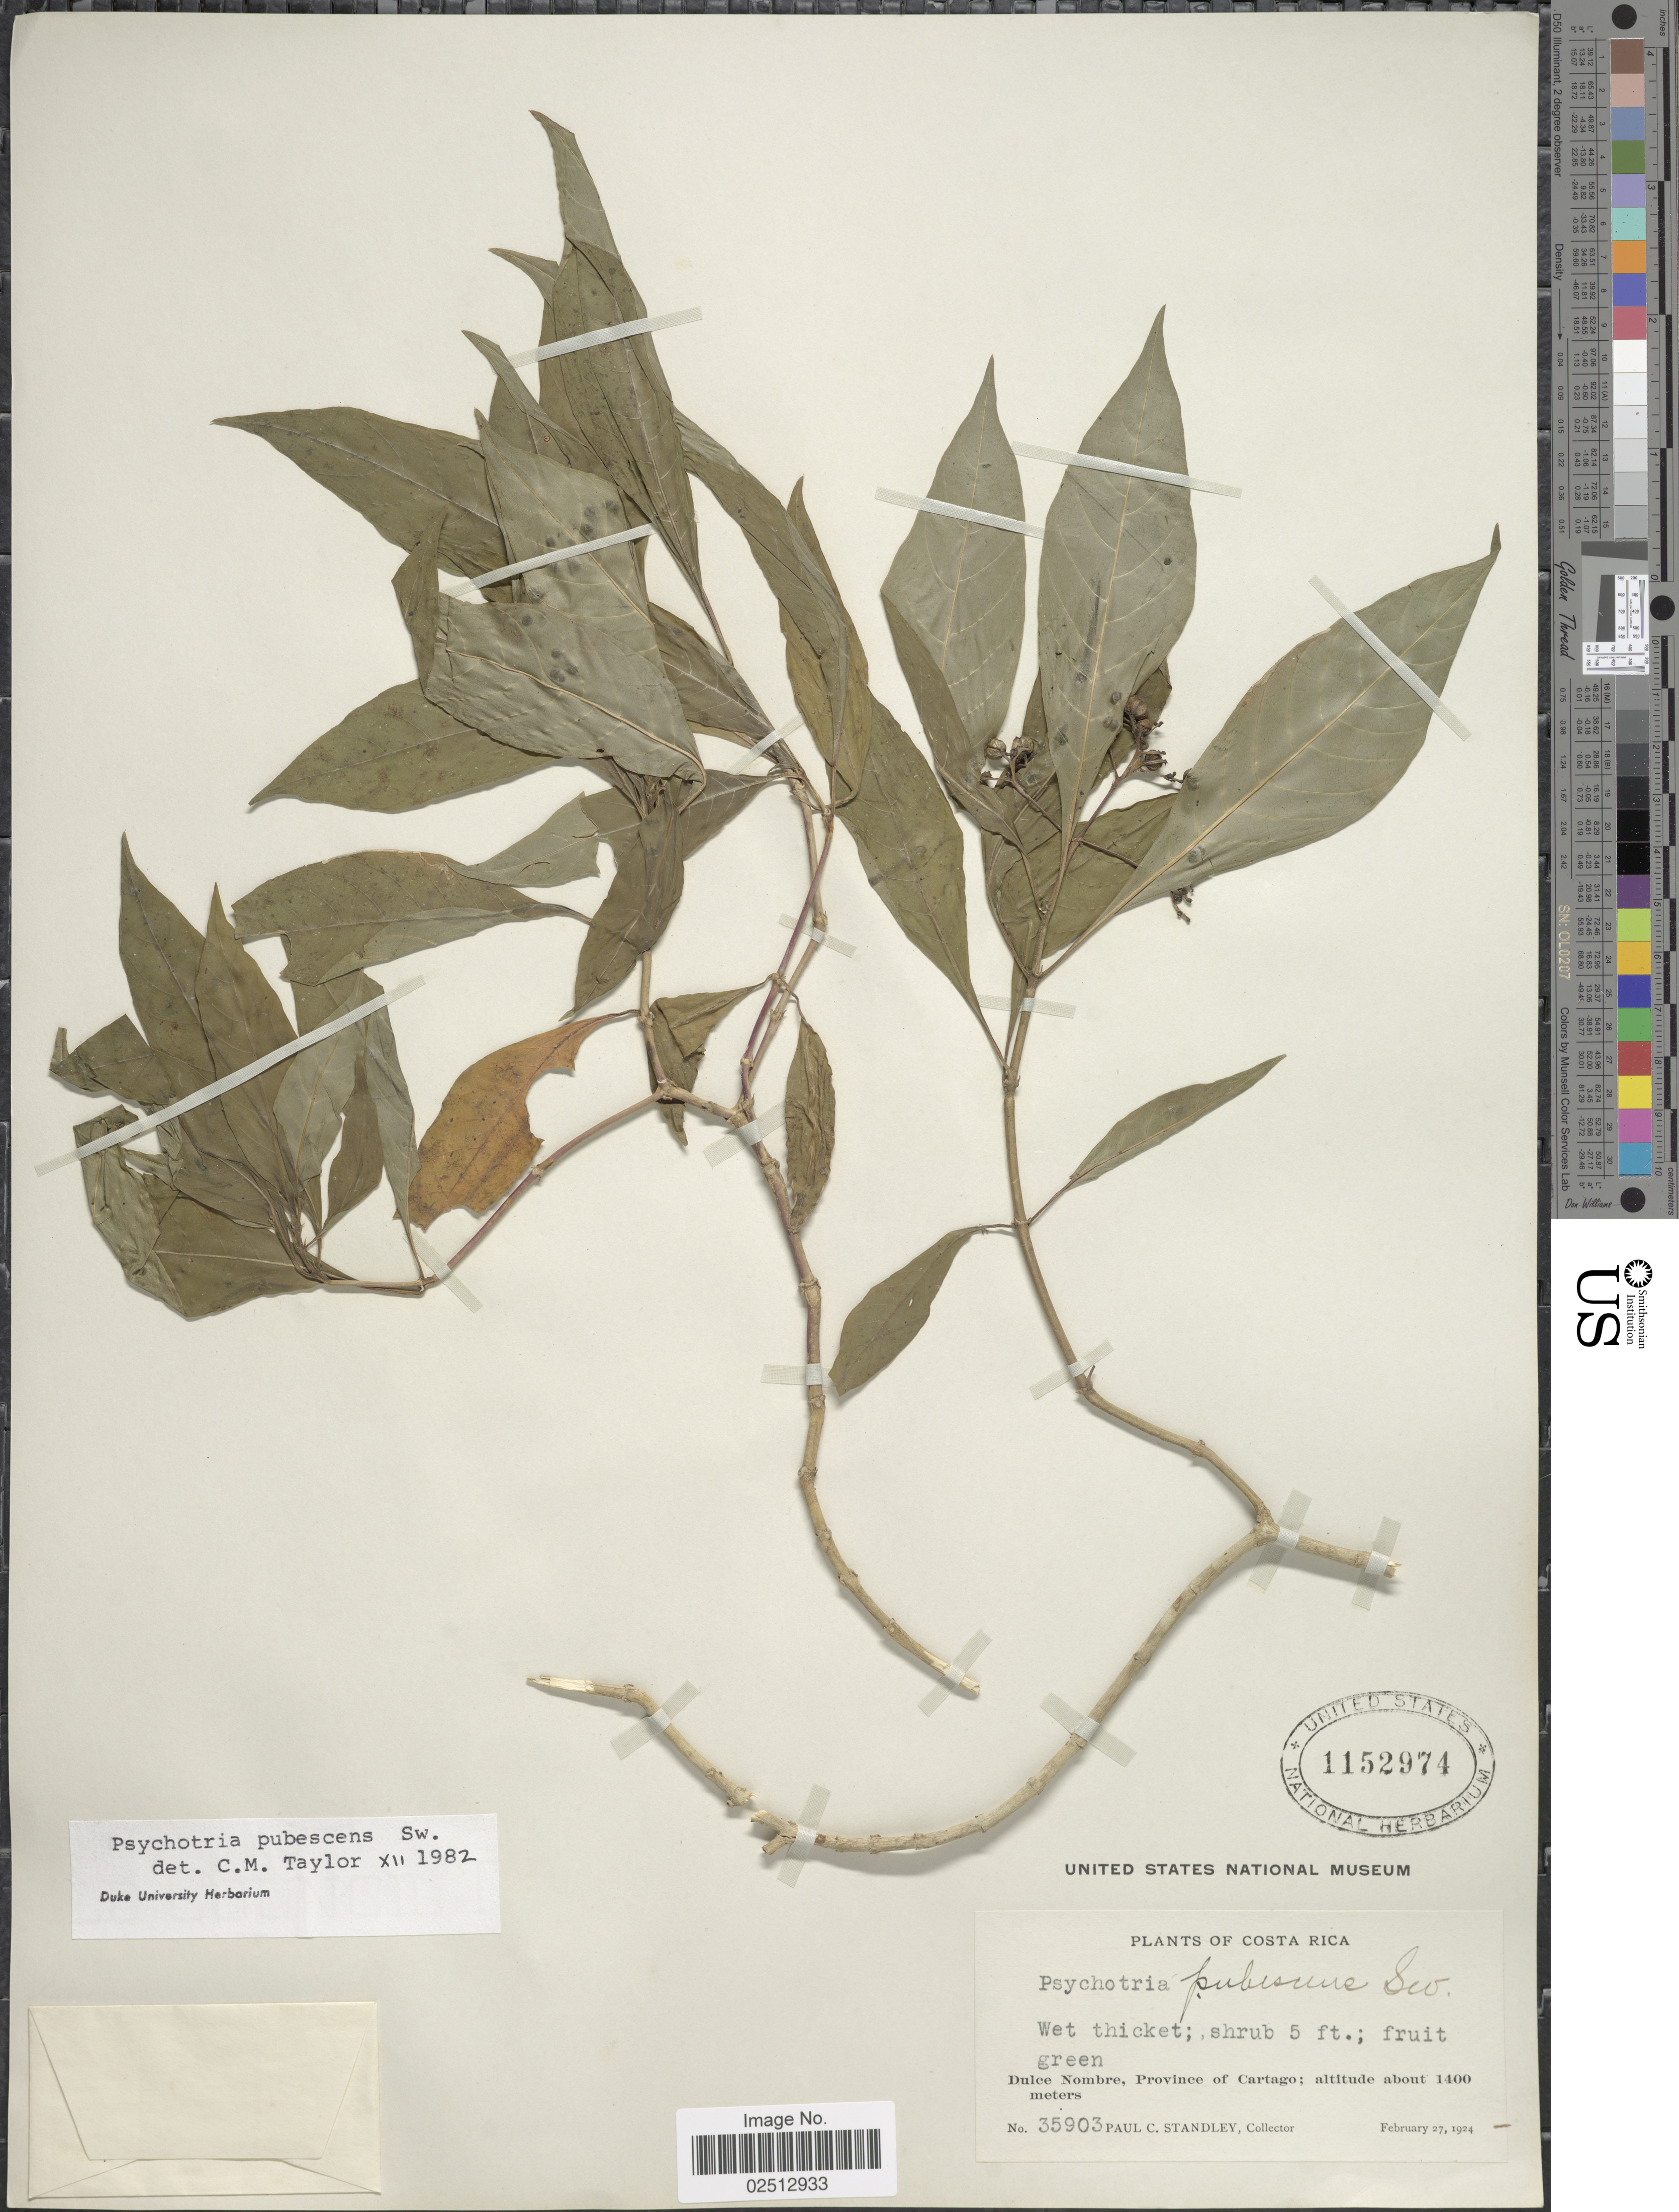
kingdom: Plantae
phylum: Tracheophyta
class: Magnoliopsida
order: Gentianales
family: Rubiaceae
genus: Psychotria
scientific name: Psychotria pubescens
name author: Sw.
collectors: P. C. Standley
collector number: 35903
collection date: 1924-02-27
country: Costa Rica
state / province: Cartago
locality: Dulce Nombre, Province of Cartago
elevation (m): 1400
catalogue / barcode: US 1152974